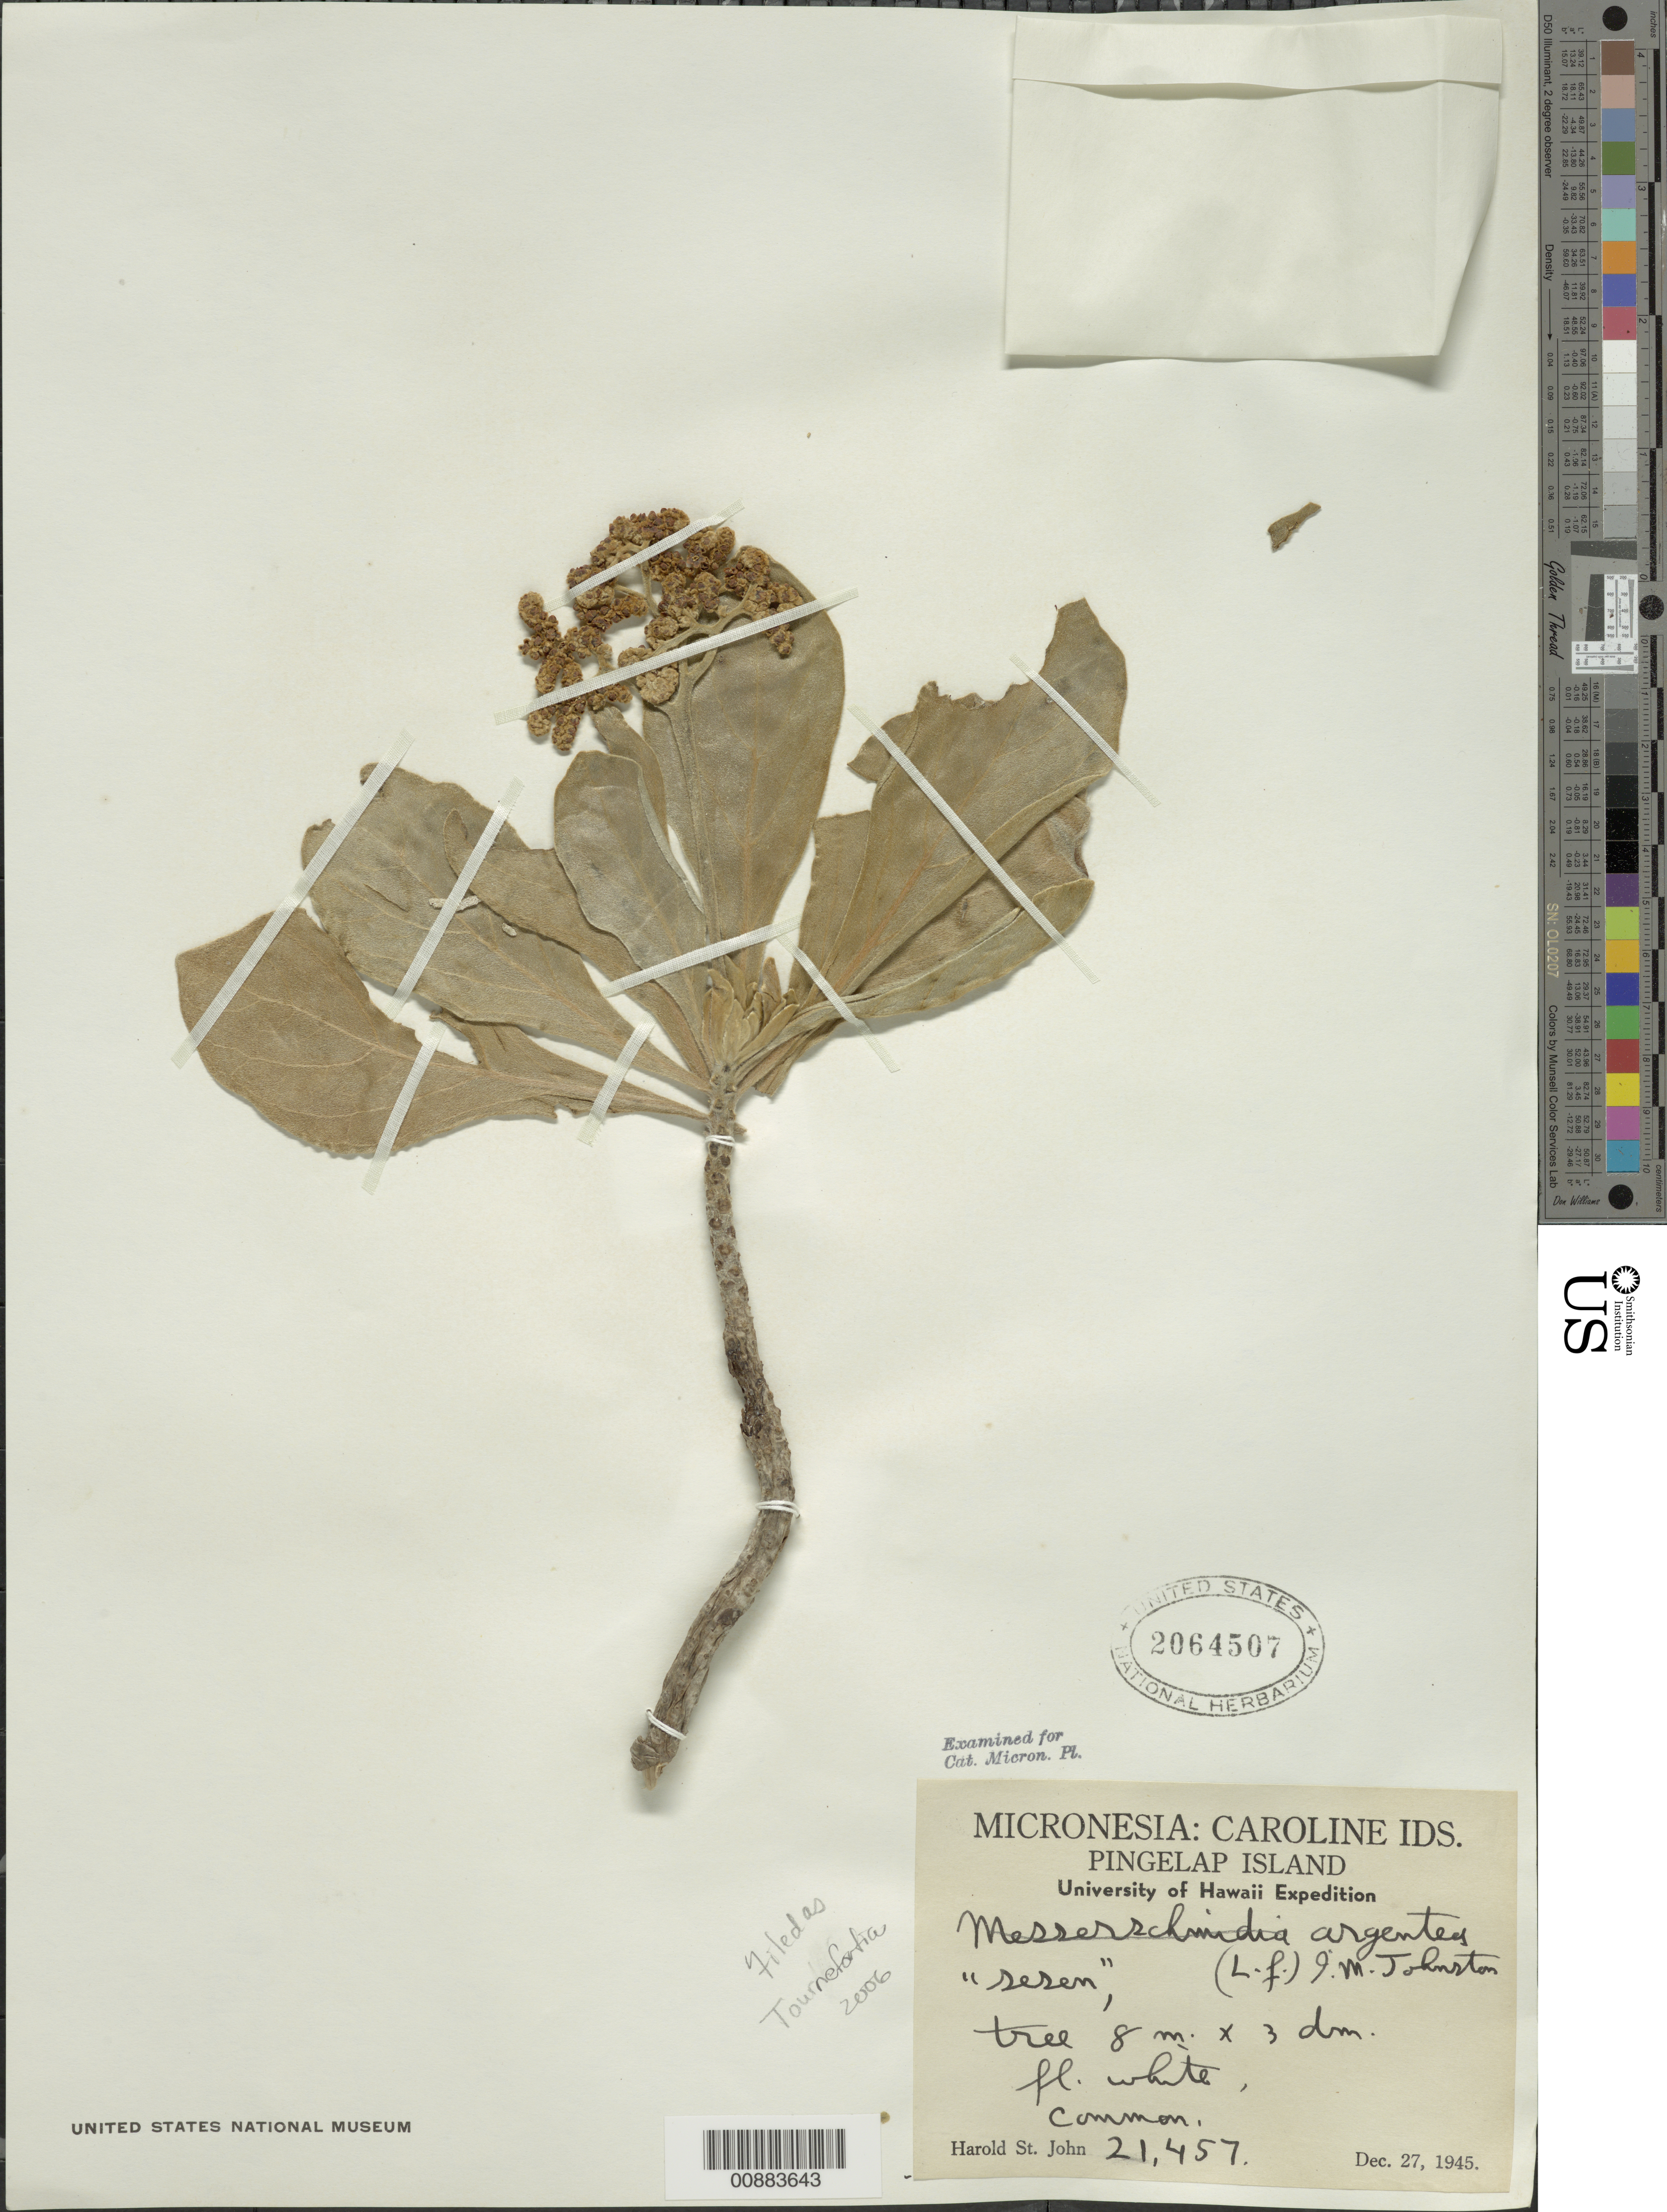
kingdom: Plantae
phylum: Tracheophyta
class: Magnoliopsida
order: Boraginales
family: Heliotropiaceae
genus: Heliotropium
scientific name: Heliotropium arboreum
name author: (Blanco) Mabberley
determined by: Wagner, W. L., (BOT), Smithsonian Institution - National Museum of Natural History (UNITED STATES)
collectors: H. St. John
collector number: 21457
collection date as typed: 27 Dec 1945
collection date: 1945-12-27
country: Micronesia, Federated States of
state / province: Pohnpei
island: Pingelap Atoll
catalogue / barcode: US 2064507